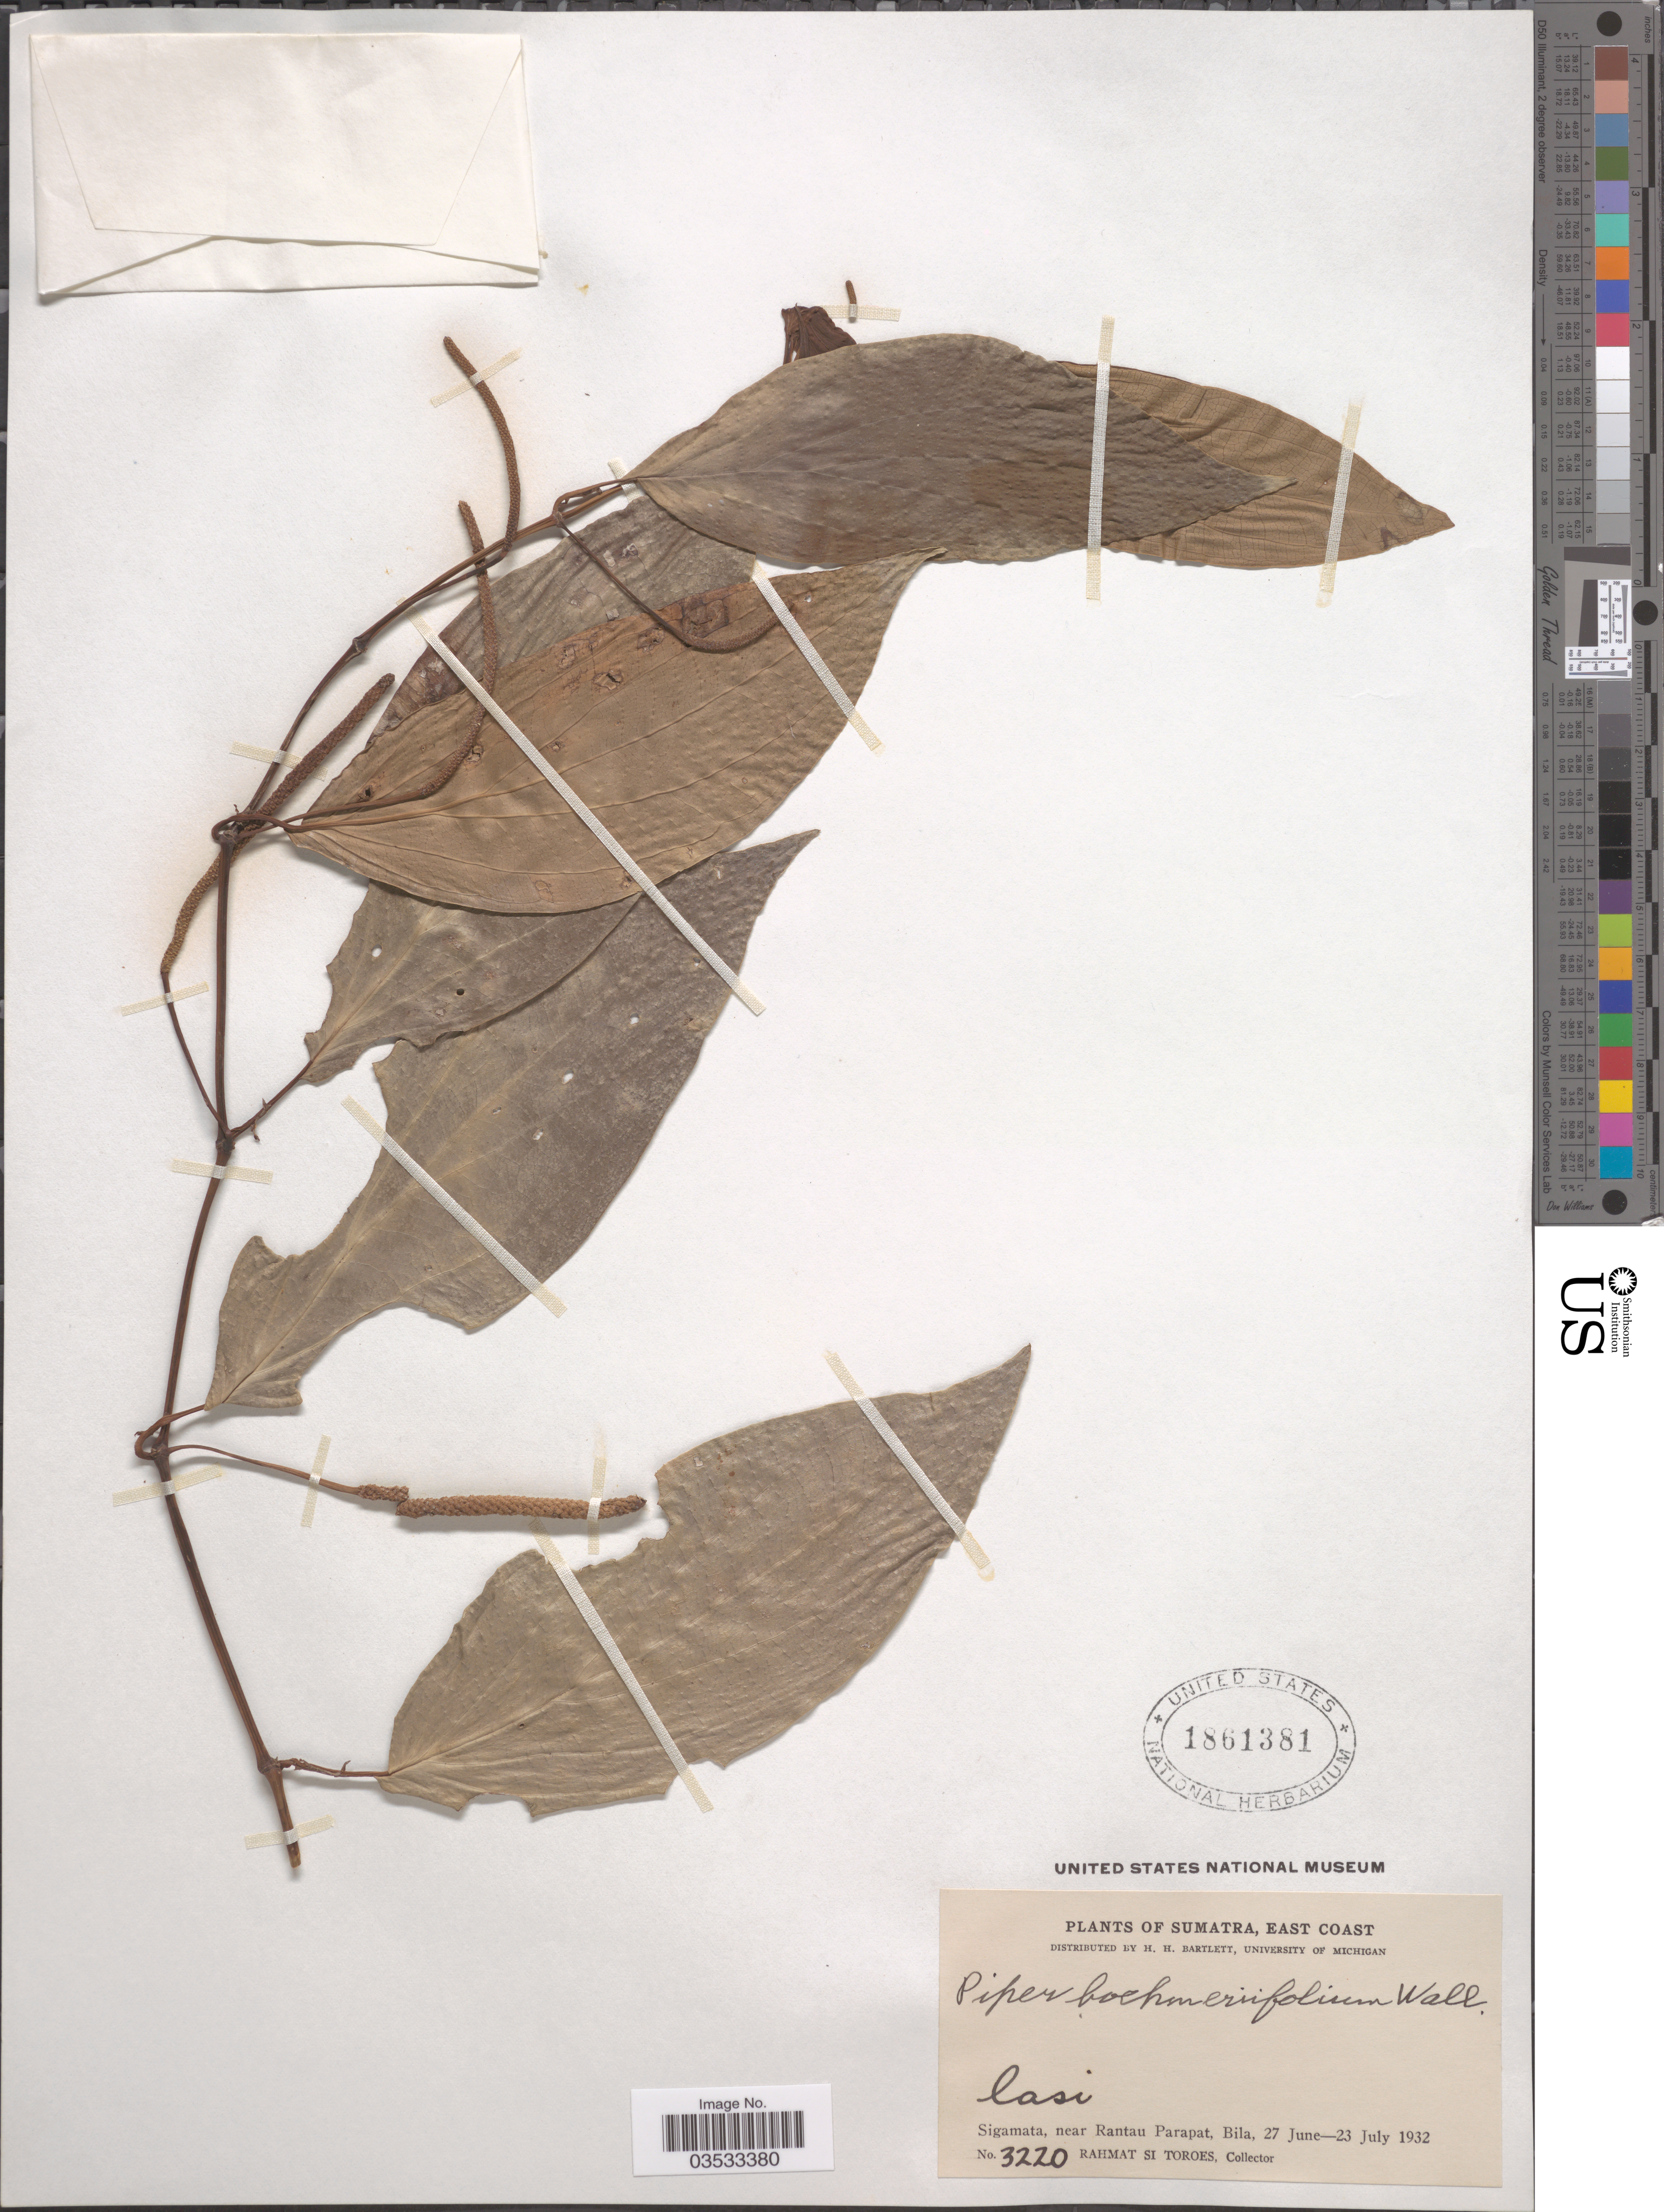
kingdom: Plantae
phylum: Tracheophyta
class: Magnoliopsida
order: Piperales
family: Piperaceae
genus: Piper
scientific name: Piper boehmeriifolium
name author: (Miq.) C. DC. ex Wall.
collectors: Rahmat Si Boeea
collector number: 3220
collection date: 1932-06-27/1932-07-23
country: Indonesia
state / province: Sumatra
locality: East Coast. Lasi. Sigamata, near Rantau Parapat, Bila.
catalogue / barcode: US 1861381